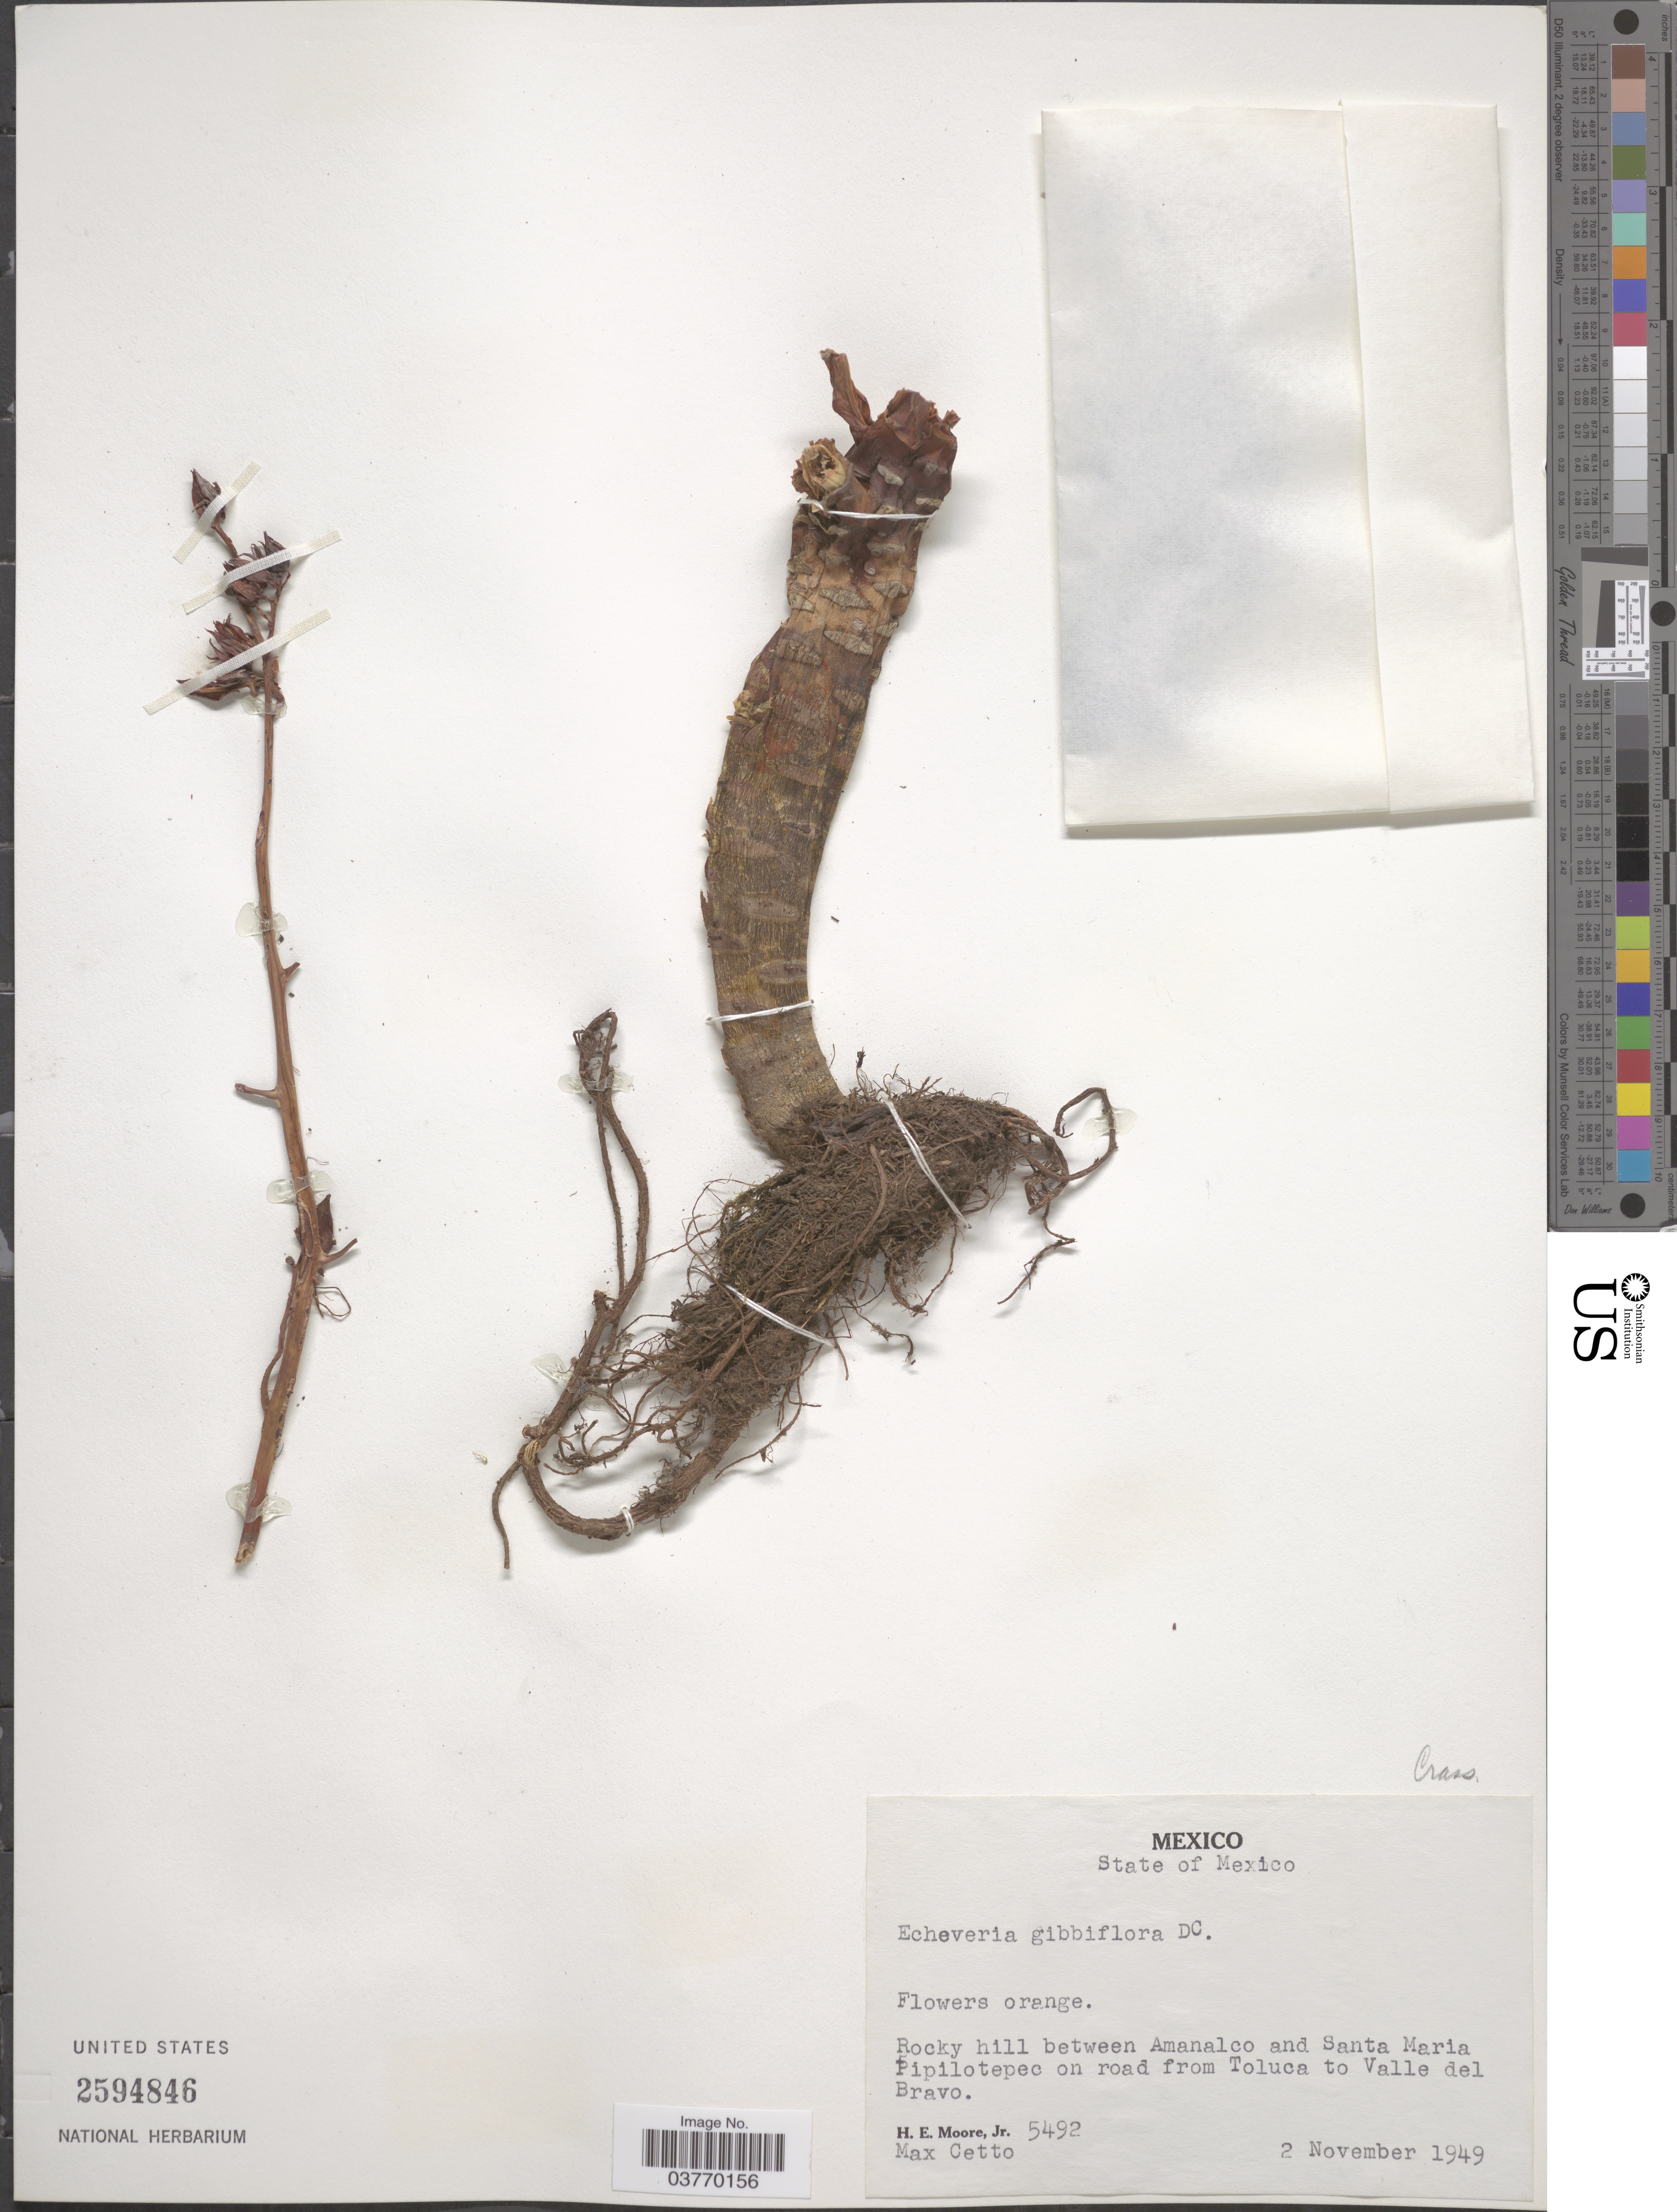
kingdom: Plantae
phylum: Tracheophyta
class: Magnoliopsida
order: Saxifragales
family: Crassulaceae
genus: Echeveria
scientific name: Echeveria gibbiflora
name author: DC.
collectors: H. Moore & M. Cetto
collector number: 5492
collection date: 1949-11-02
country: Mexico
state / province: México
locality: Rocky hill between Amanalco and Santa Maria Pipilotepec on road from Toluca to Valle del Bravo.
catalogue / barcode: US 2594846